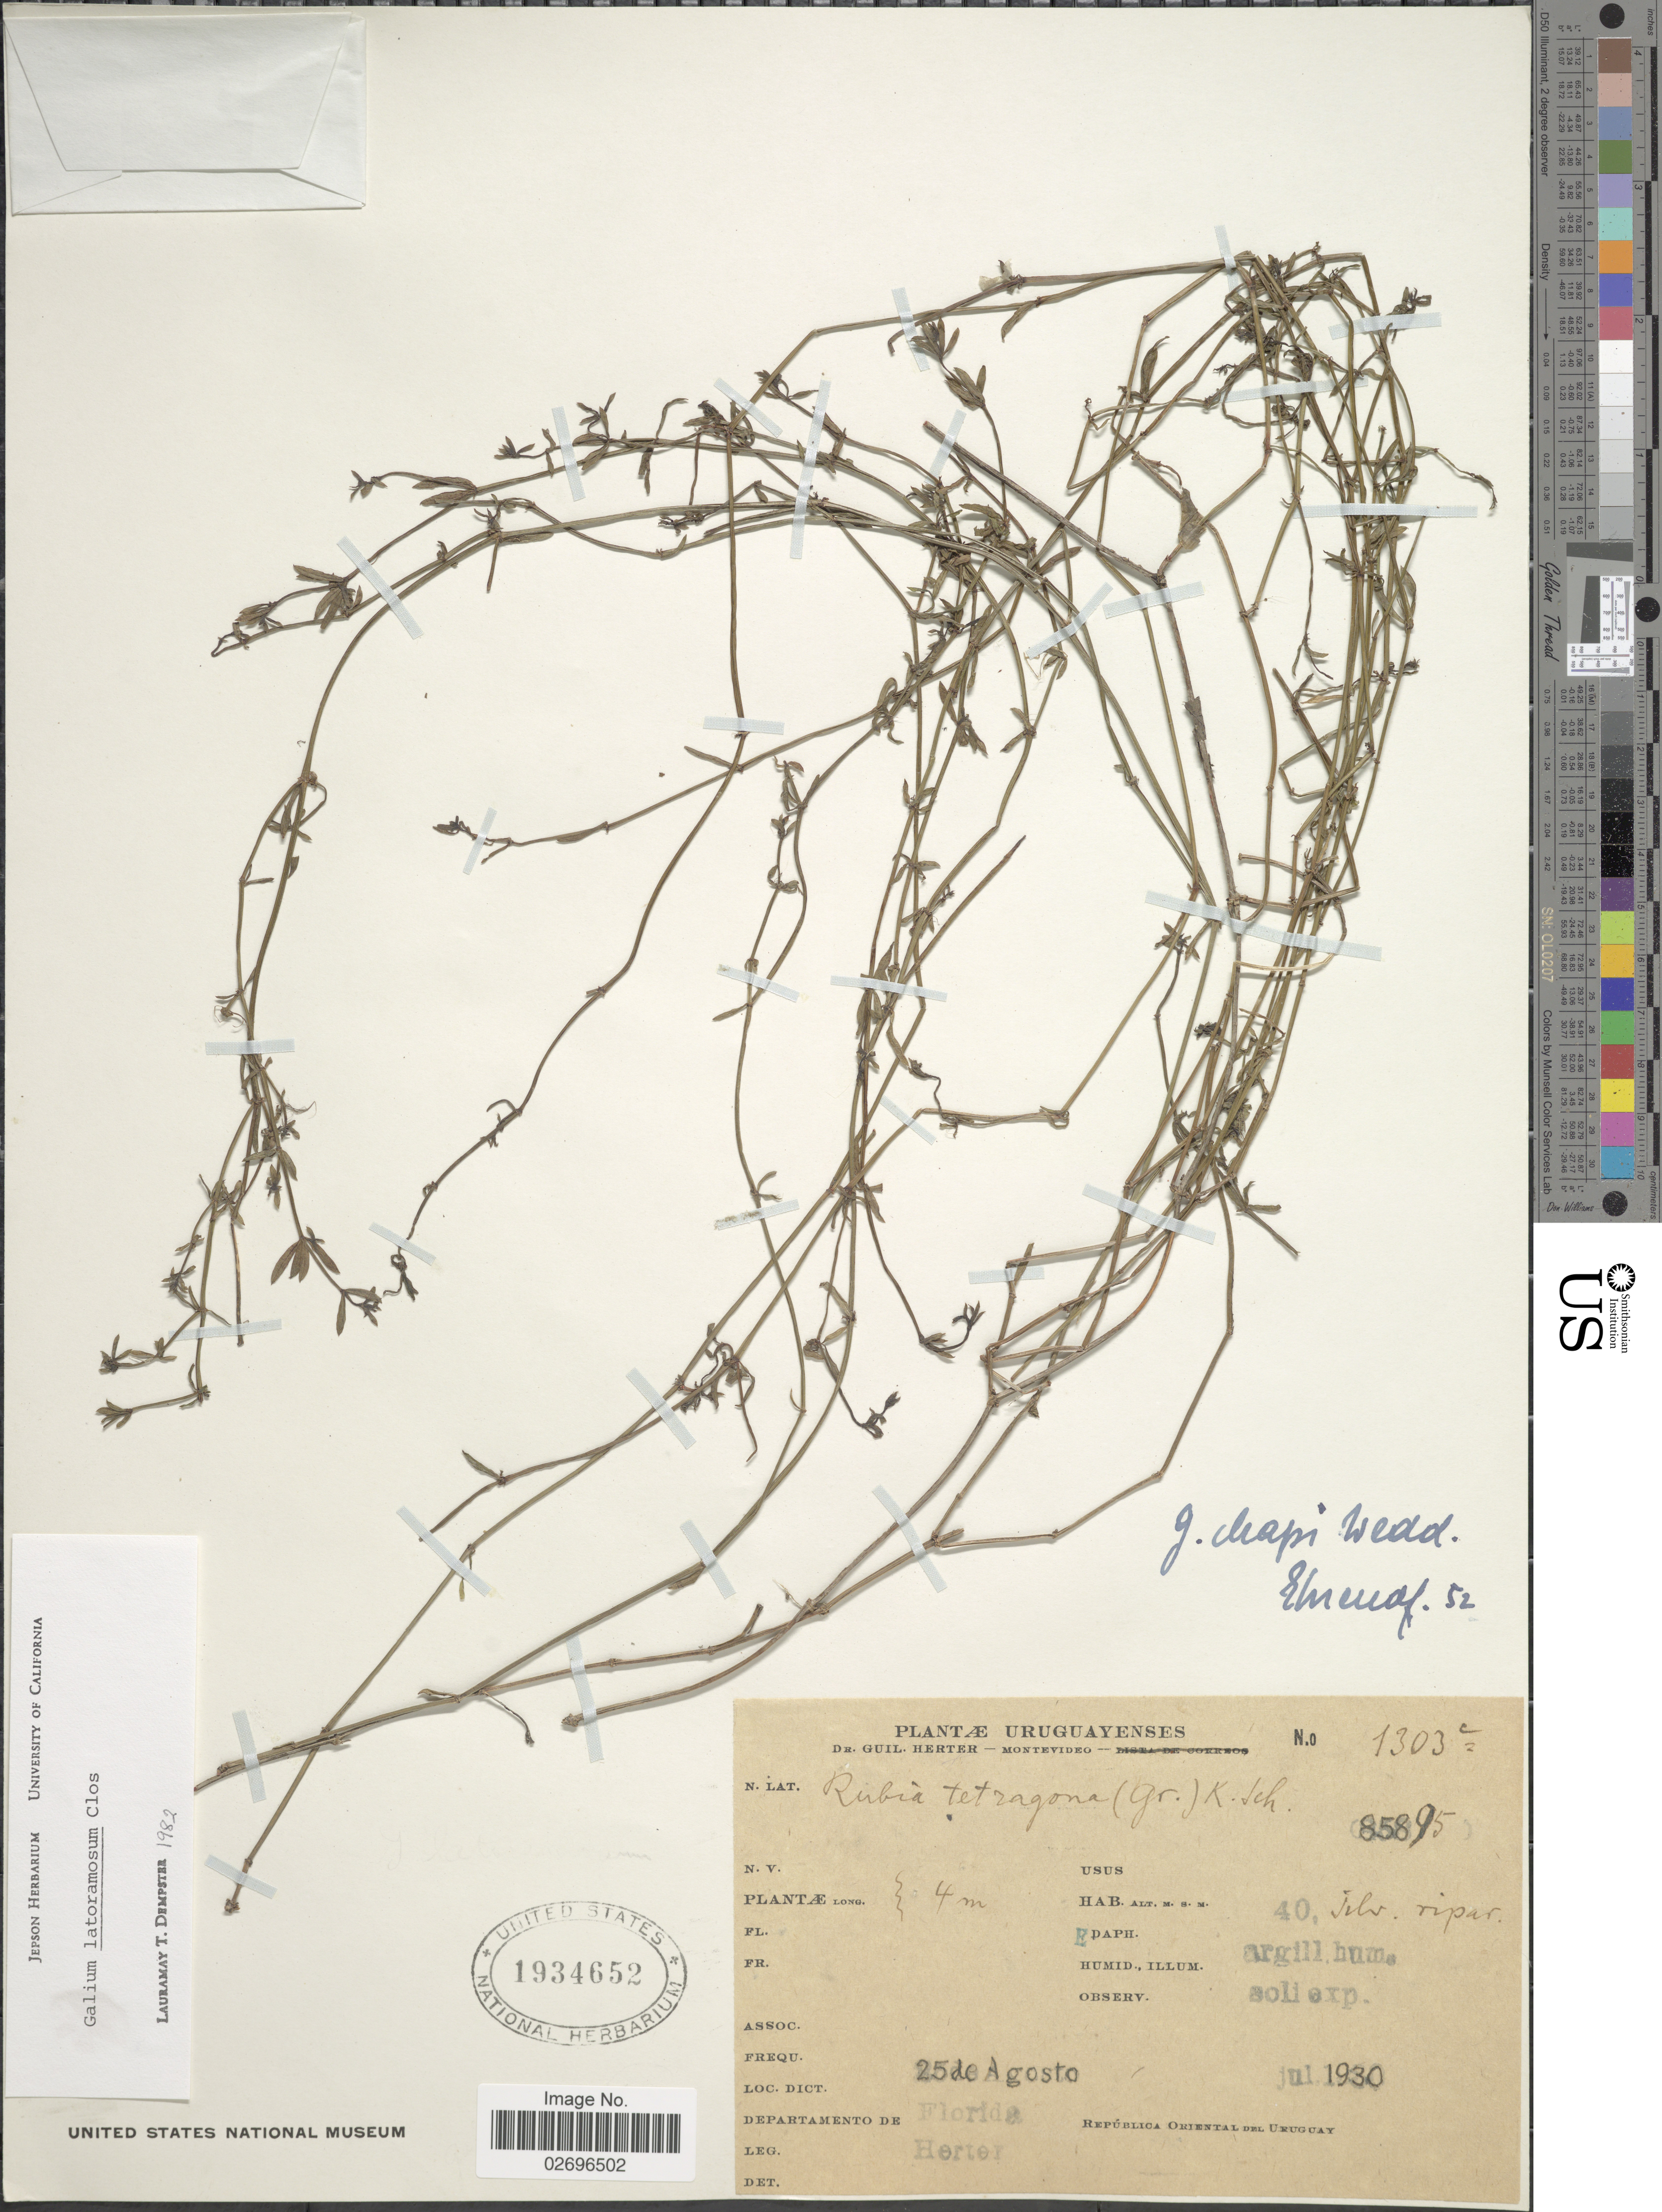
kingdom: Plantae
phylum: Tracheophyta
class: Magnoliopsida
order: Gentianales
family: Rubiaceae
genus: Galium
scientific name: Galium latoramosum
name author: Clos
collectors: G. Herter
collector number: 1303c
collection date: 1930-08-25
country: Uruguay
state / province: Florida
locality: Departamento de Florida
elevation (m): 40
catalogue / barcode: US 1934652